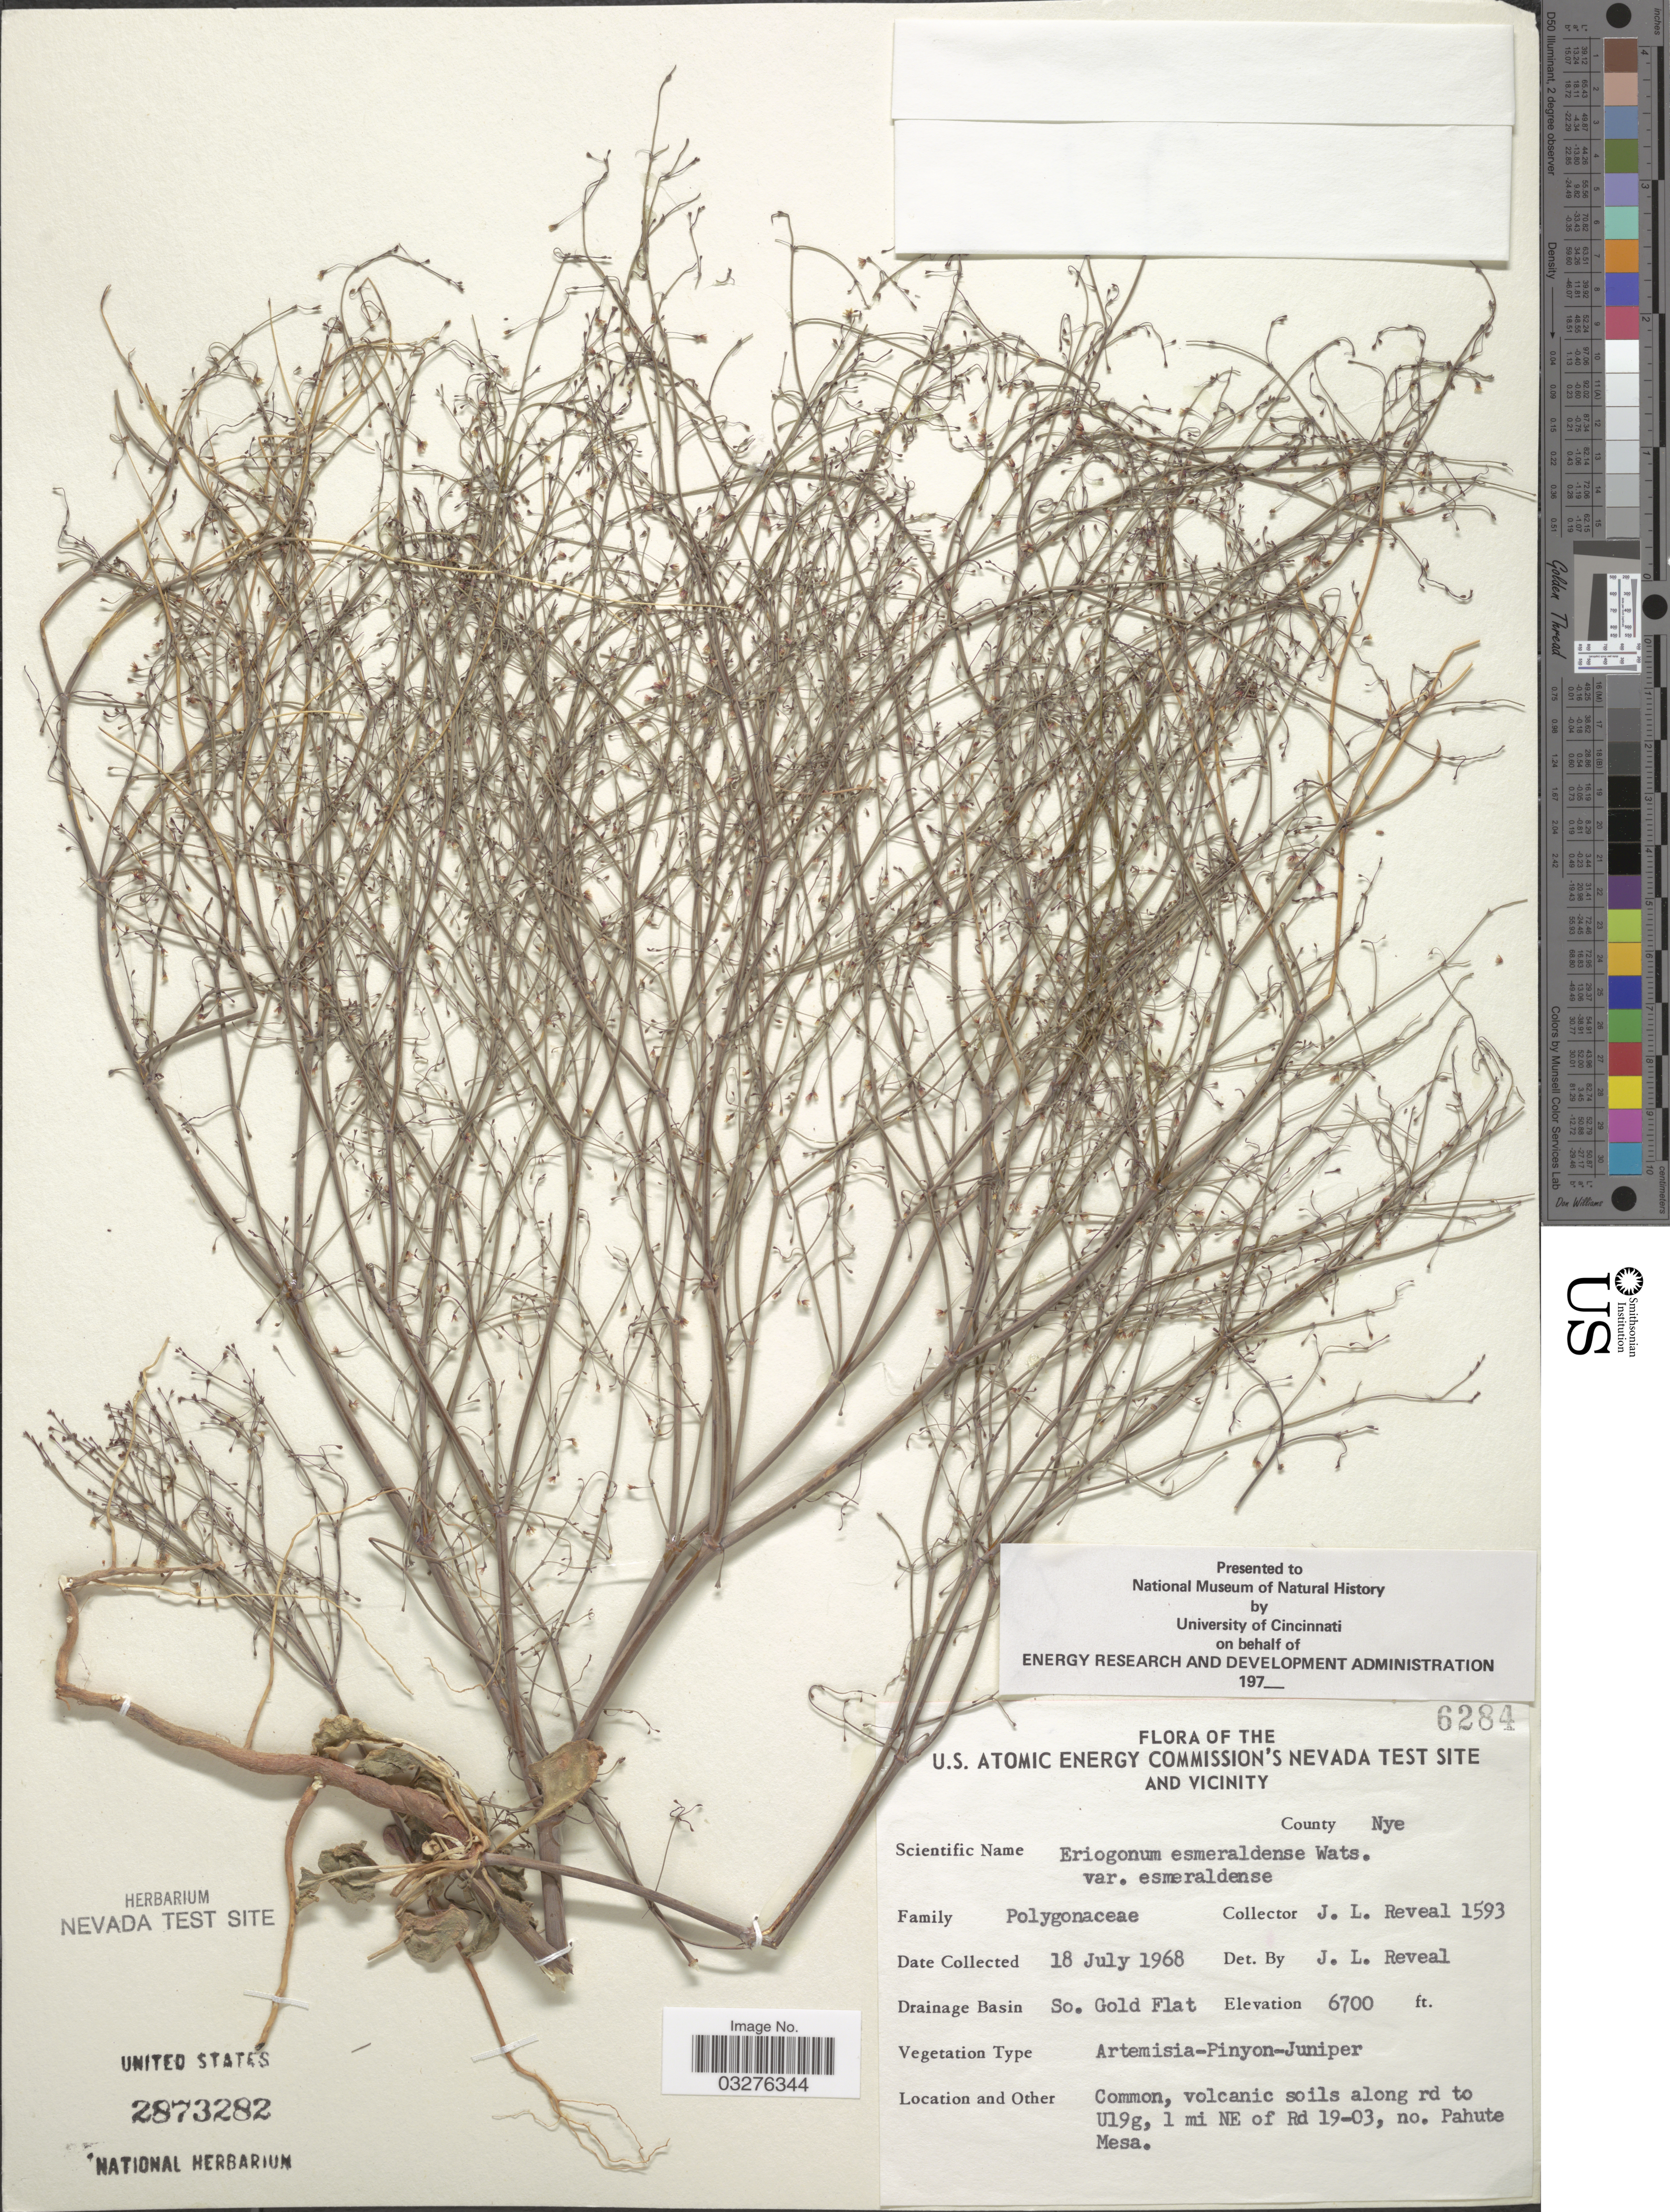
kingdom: Plantae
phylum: Tracheophyta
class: Magnoliopsida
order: Caryophyllales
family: Polygonaceae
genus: Eriogonum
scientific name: Eriogonum esmeraldense var. esmeraldense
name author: S. Watson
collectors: J. L. Reveal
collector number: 1593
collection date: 1968-07-18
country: United States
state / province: Nevada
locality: U.S. Atomic Energy Commission's Nevada Test Site and vicinity, County Nye, Drainage Basin So. Gold Flat, volcanic soils along rd to U19g, 1 mi NE of Rd 19-03, no. Pahute Mesa.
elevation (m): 2042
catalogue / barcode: US 2873282